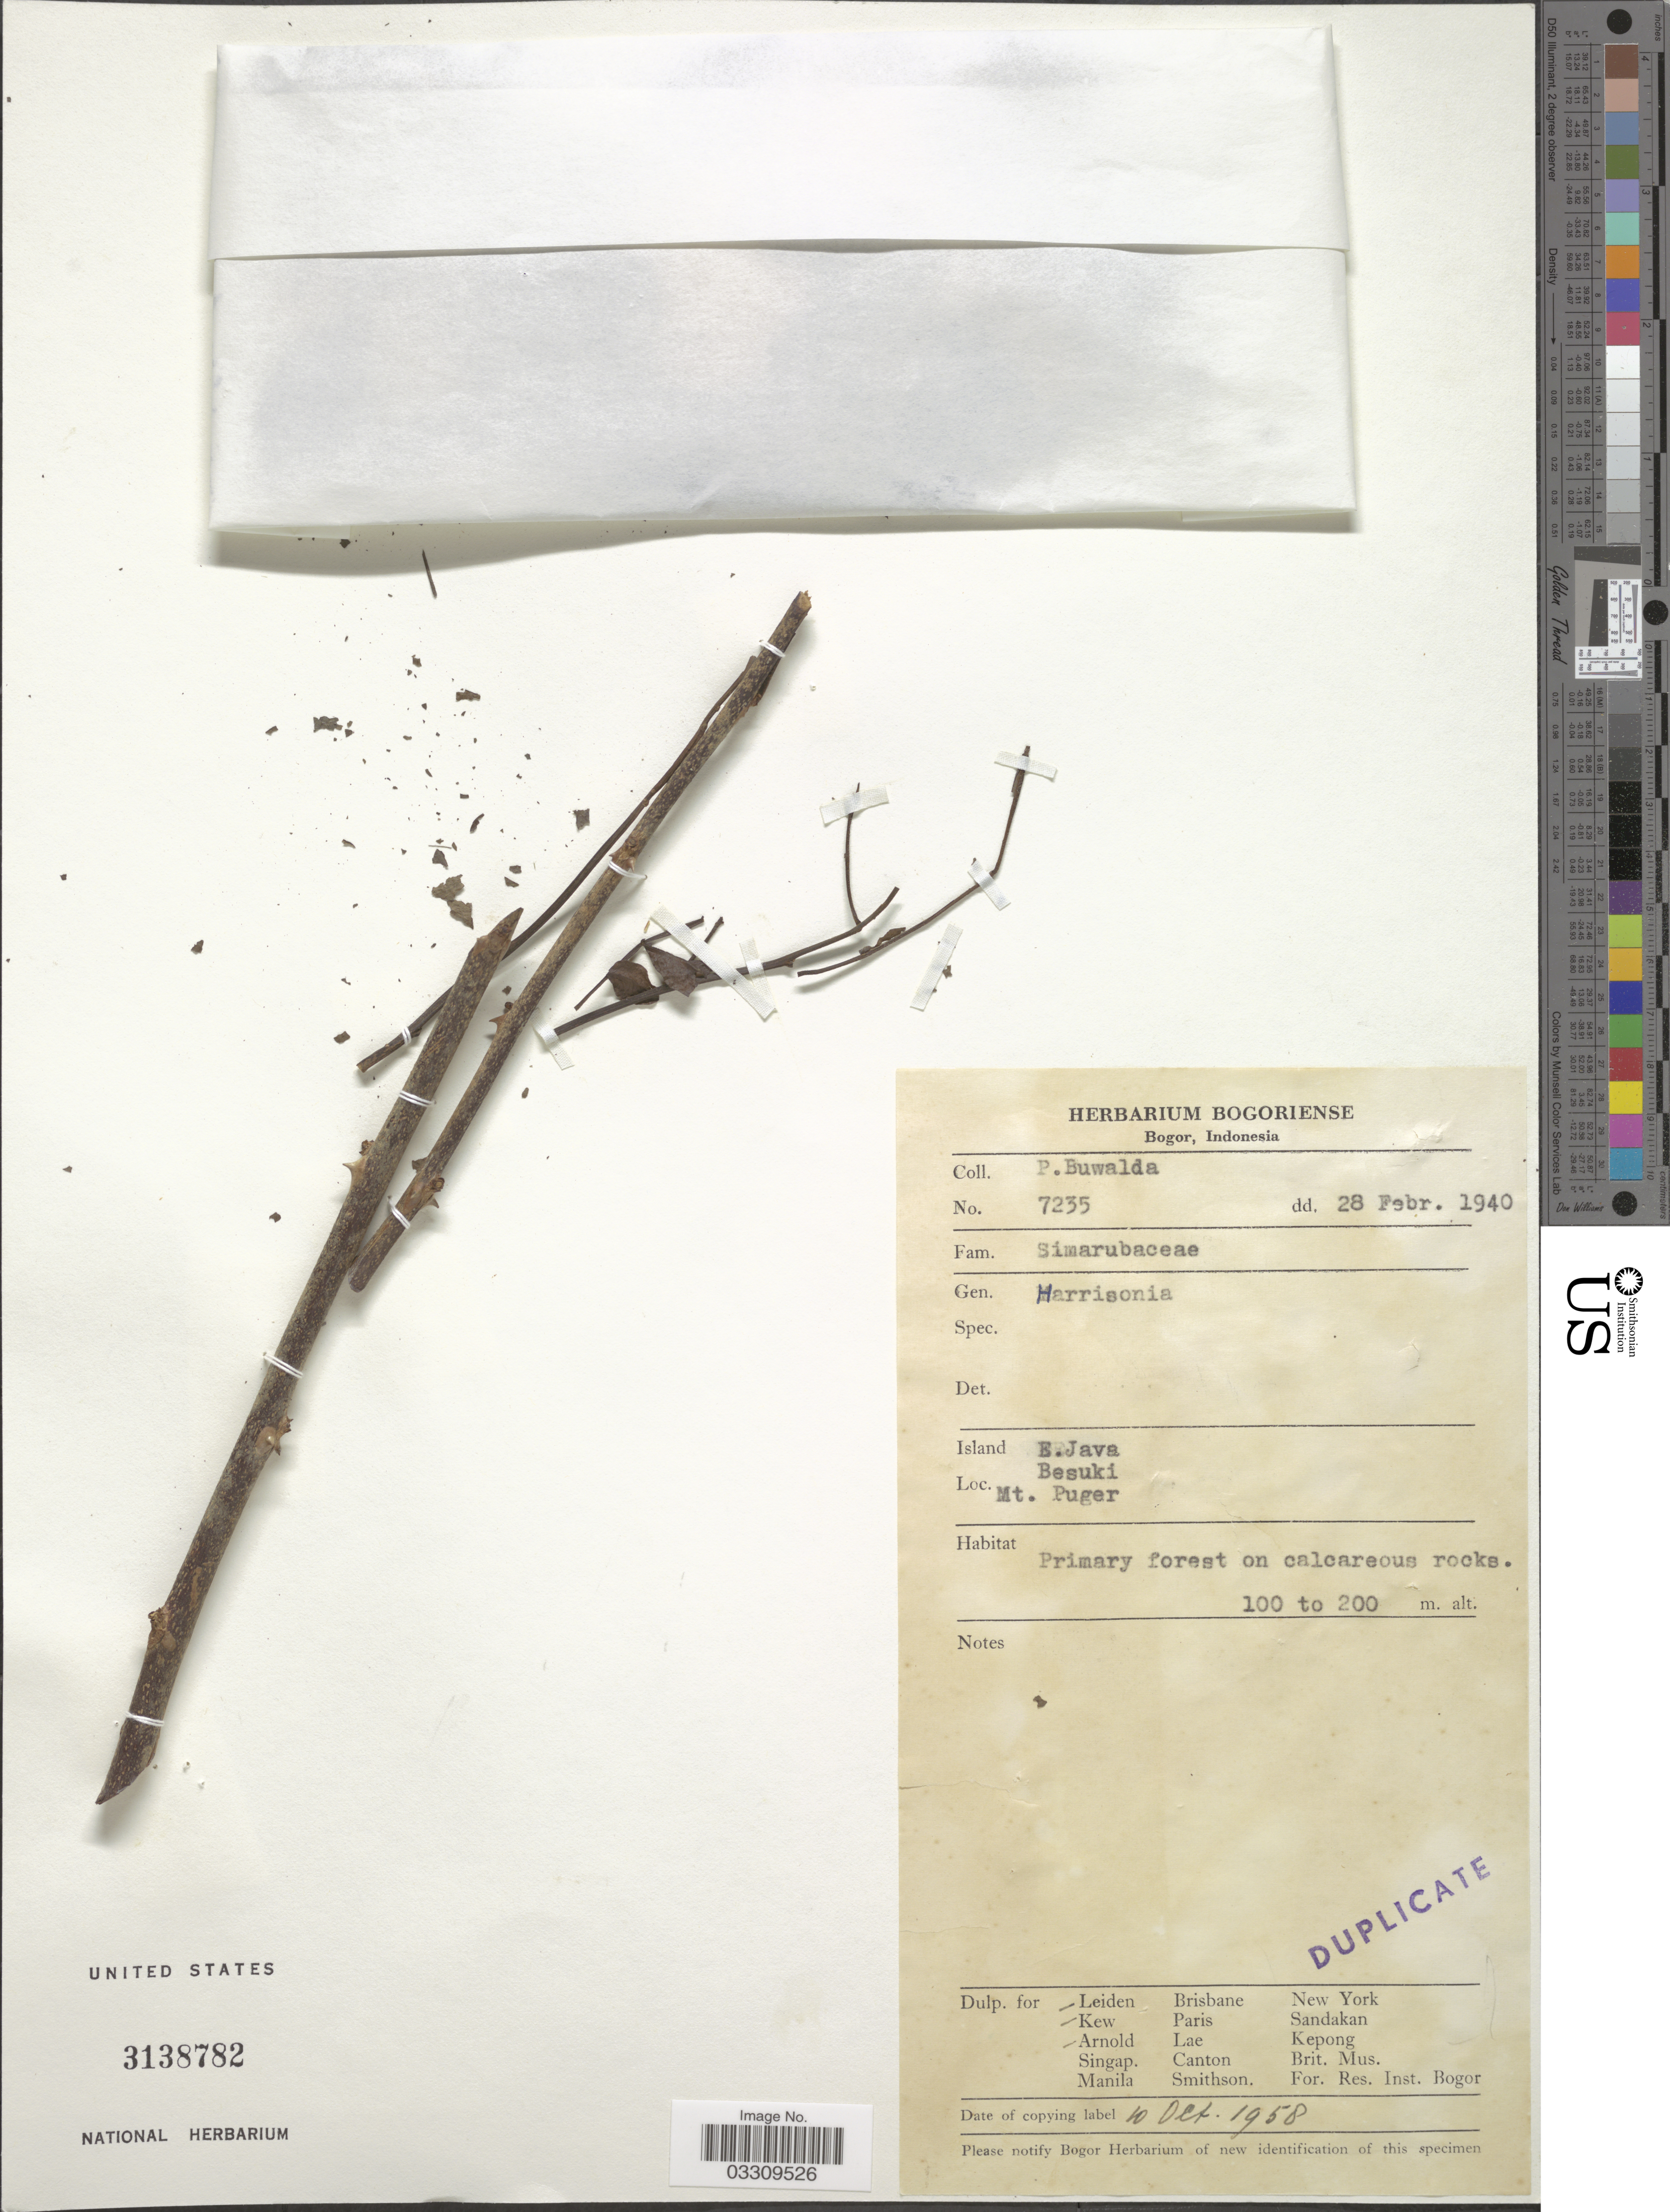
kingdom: Plantae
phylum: Tracheophyta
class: Magnoliopsida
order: Sapindales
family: Rutaceae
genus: Harrisonia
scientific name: Harrisonia sp.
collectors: P. Buwalda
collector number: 7235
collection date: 1940-02-28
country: Indonesia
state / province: Java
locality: Island E. Java. Besuki. Mt. Puger.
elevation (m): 100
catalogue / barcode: US 3138782